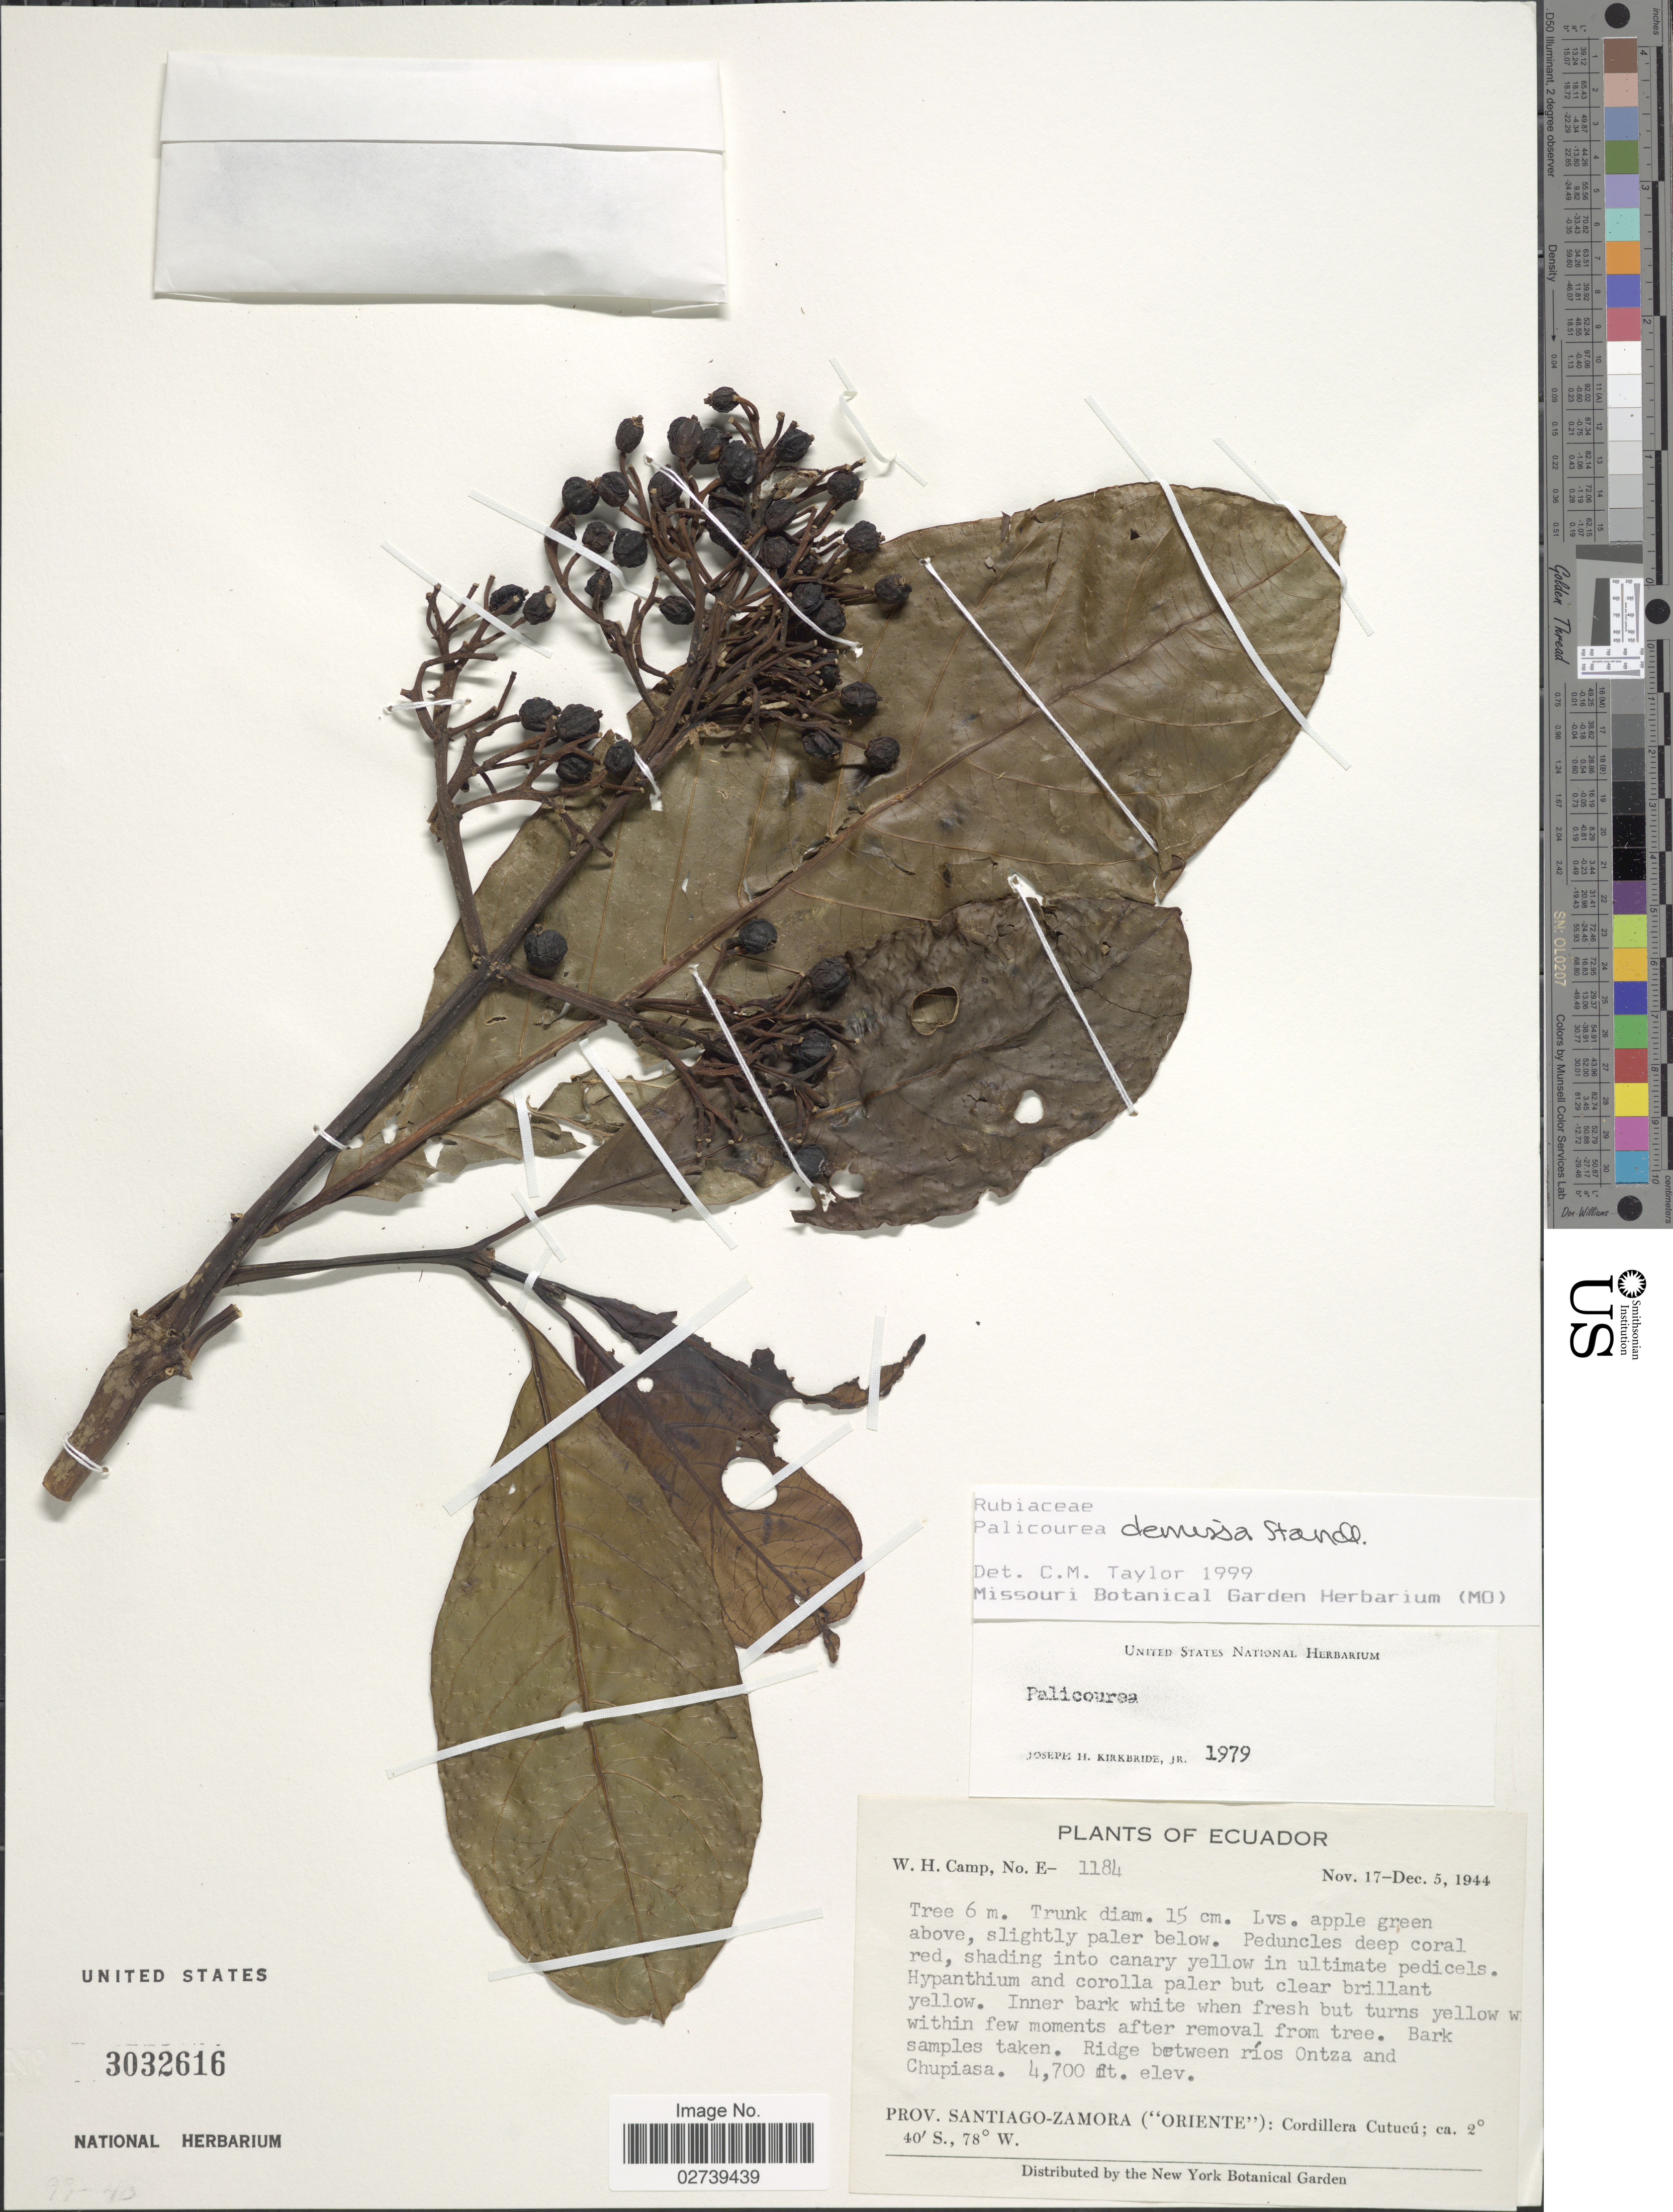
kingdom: Plantae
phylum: Tracheophyta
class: Magnoliopsida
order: Gentianales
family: Rubiaceae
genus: Palicourea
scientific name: Palicourea demissa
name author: Standl.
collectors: W. H. Camp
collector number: E-1184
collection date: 1944-11-17/1944-12-05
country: Ecuador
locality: Ridge between rios Ontza and Chupiasa, Prov. Santiago-Zamora ("Oriente"): Cordillera Cutucu.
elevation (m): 1433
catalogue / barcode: US 3032616